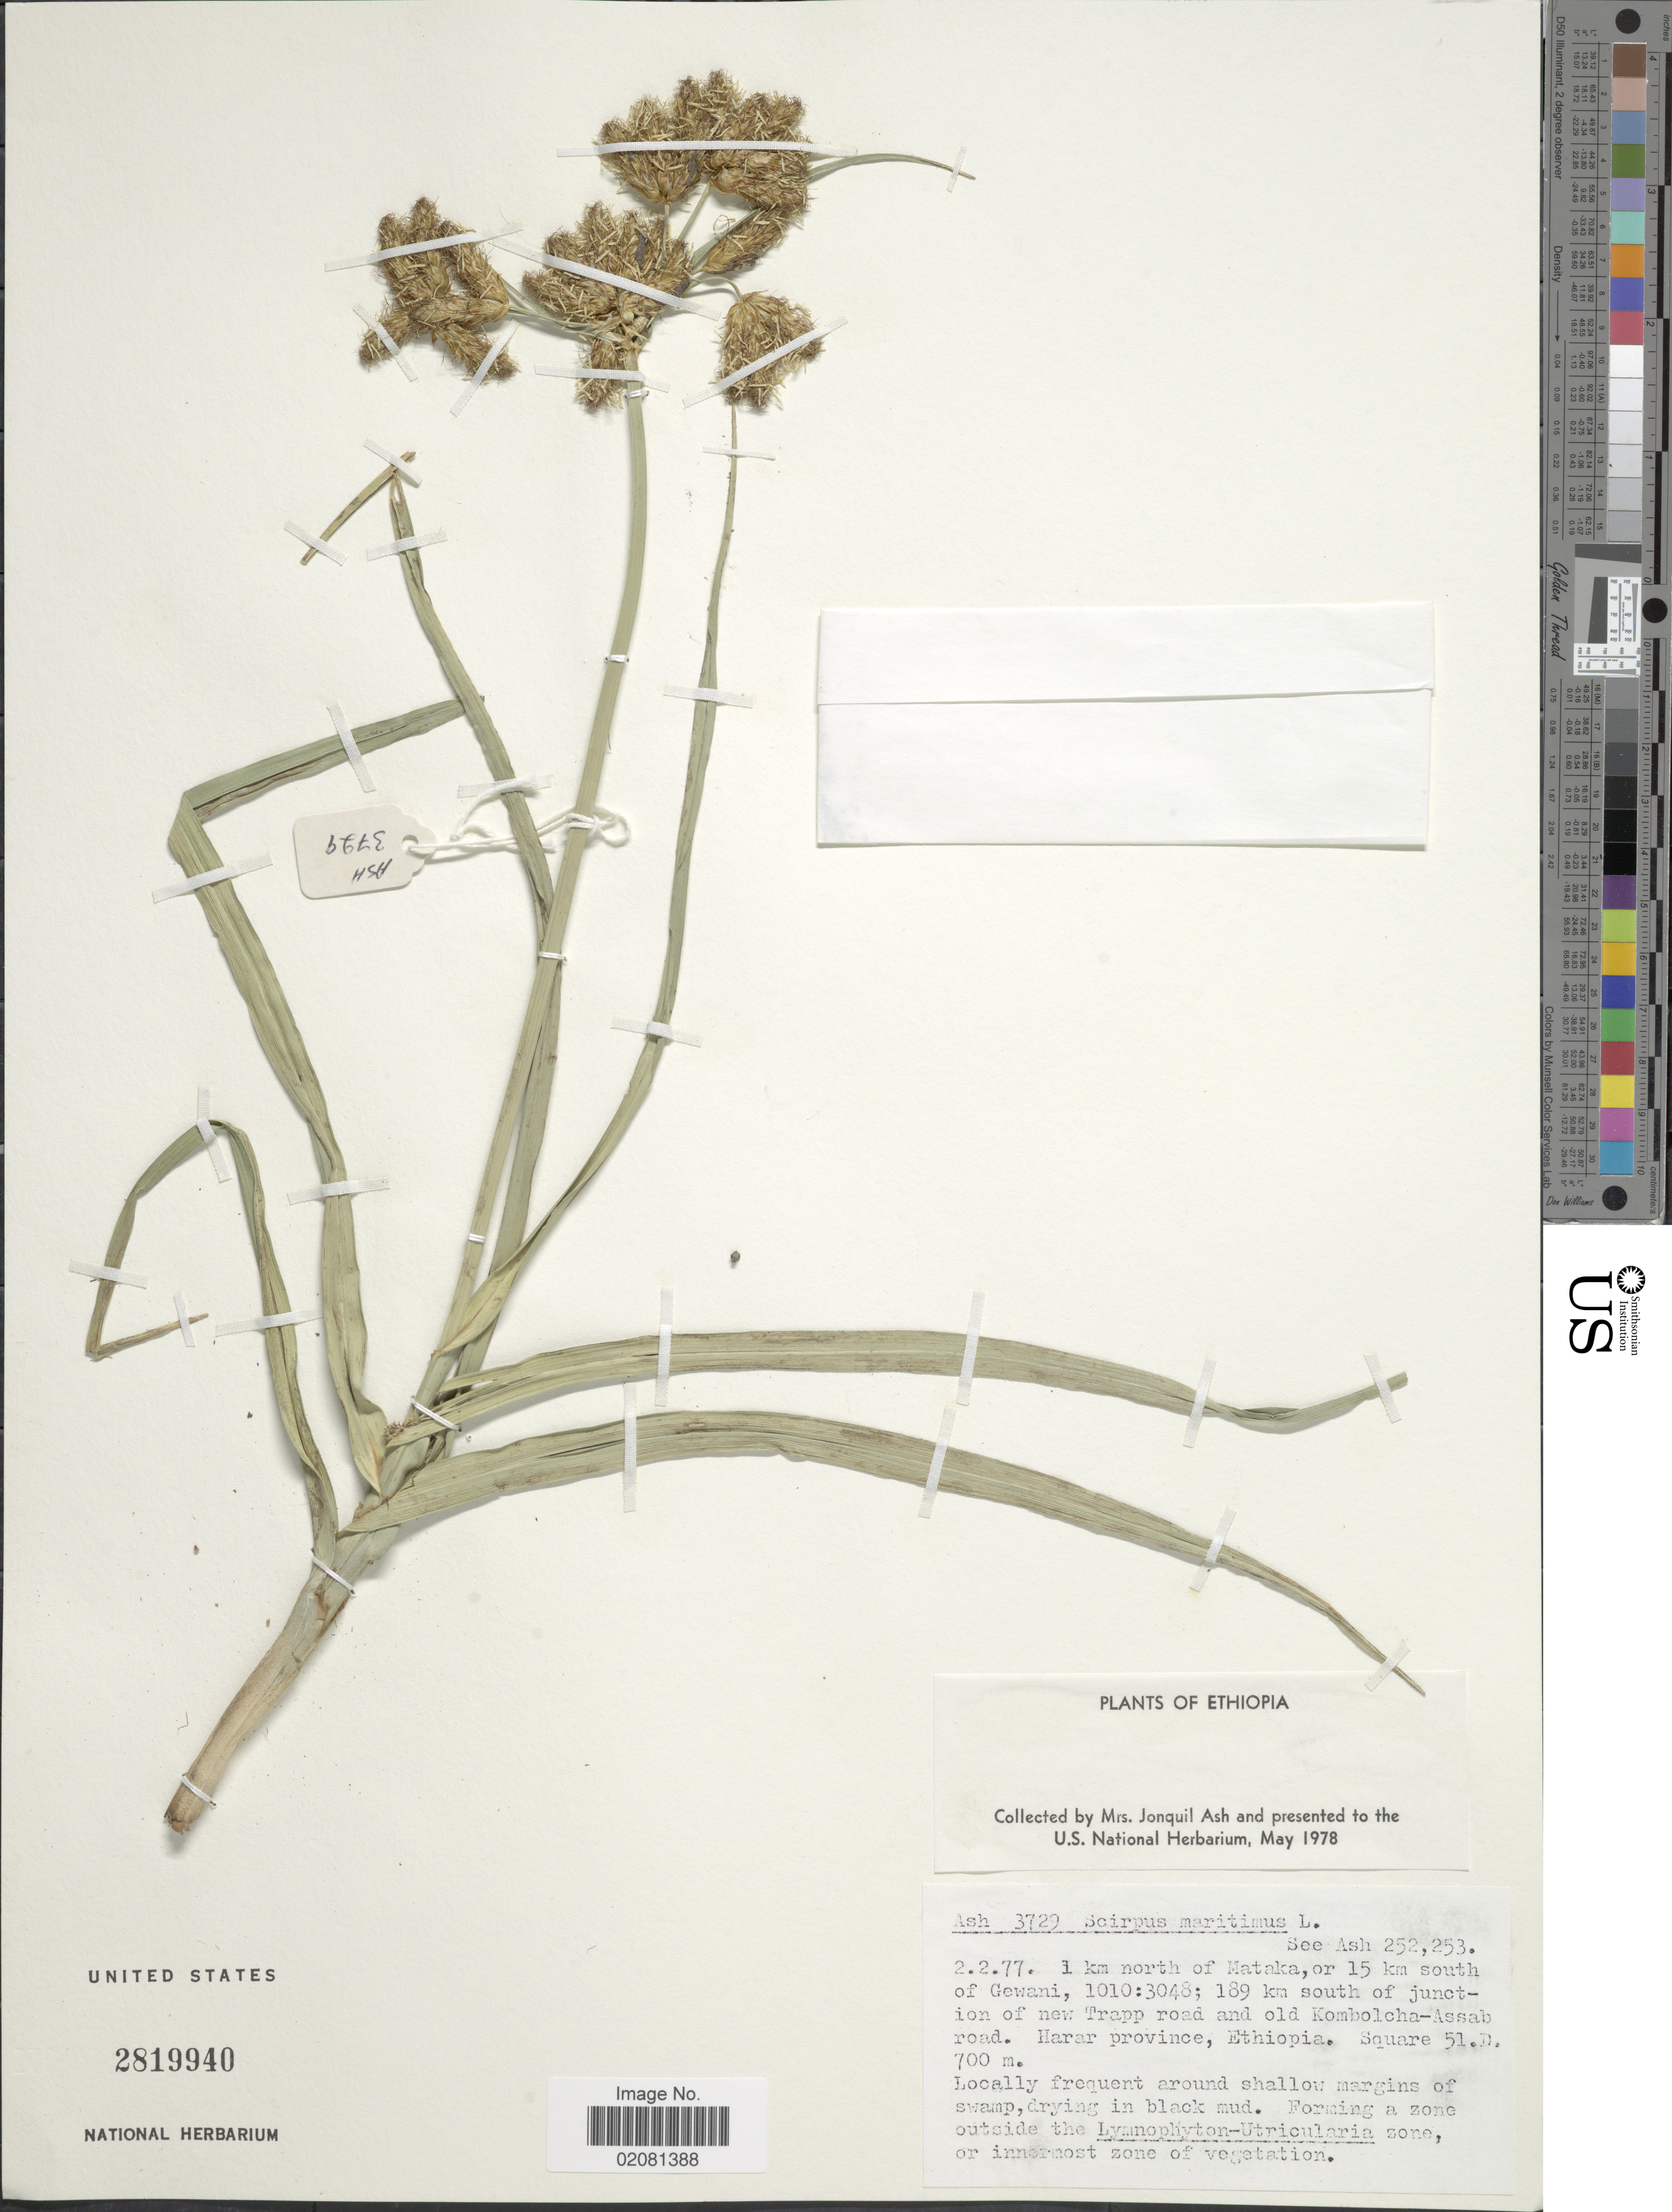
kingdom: Plantae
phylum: Tracheophyta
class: Liliopsida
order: Poales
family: Cyperaceae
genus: Bolboschoenus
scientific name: Bolboschoenus maritimus subsp. maritimus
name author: (L.) Palla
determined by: Strong, Mark T., (BOT), Smithsonian Institution - National Museum of Natural History (UNITED STATES)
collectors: J. Ash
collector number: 3729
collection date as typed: Transcribed d/m/y: 2/2/77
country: Ethiopia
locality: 1 km north of Mataka, or 15 km south of Gewani. 189 km south of junction of new Trapp road and old Kombolcha-Assab road. Harar province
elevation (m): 700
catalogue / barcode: US 2819940